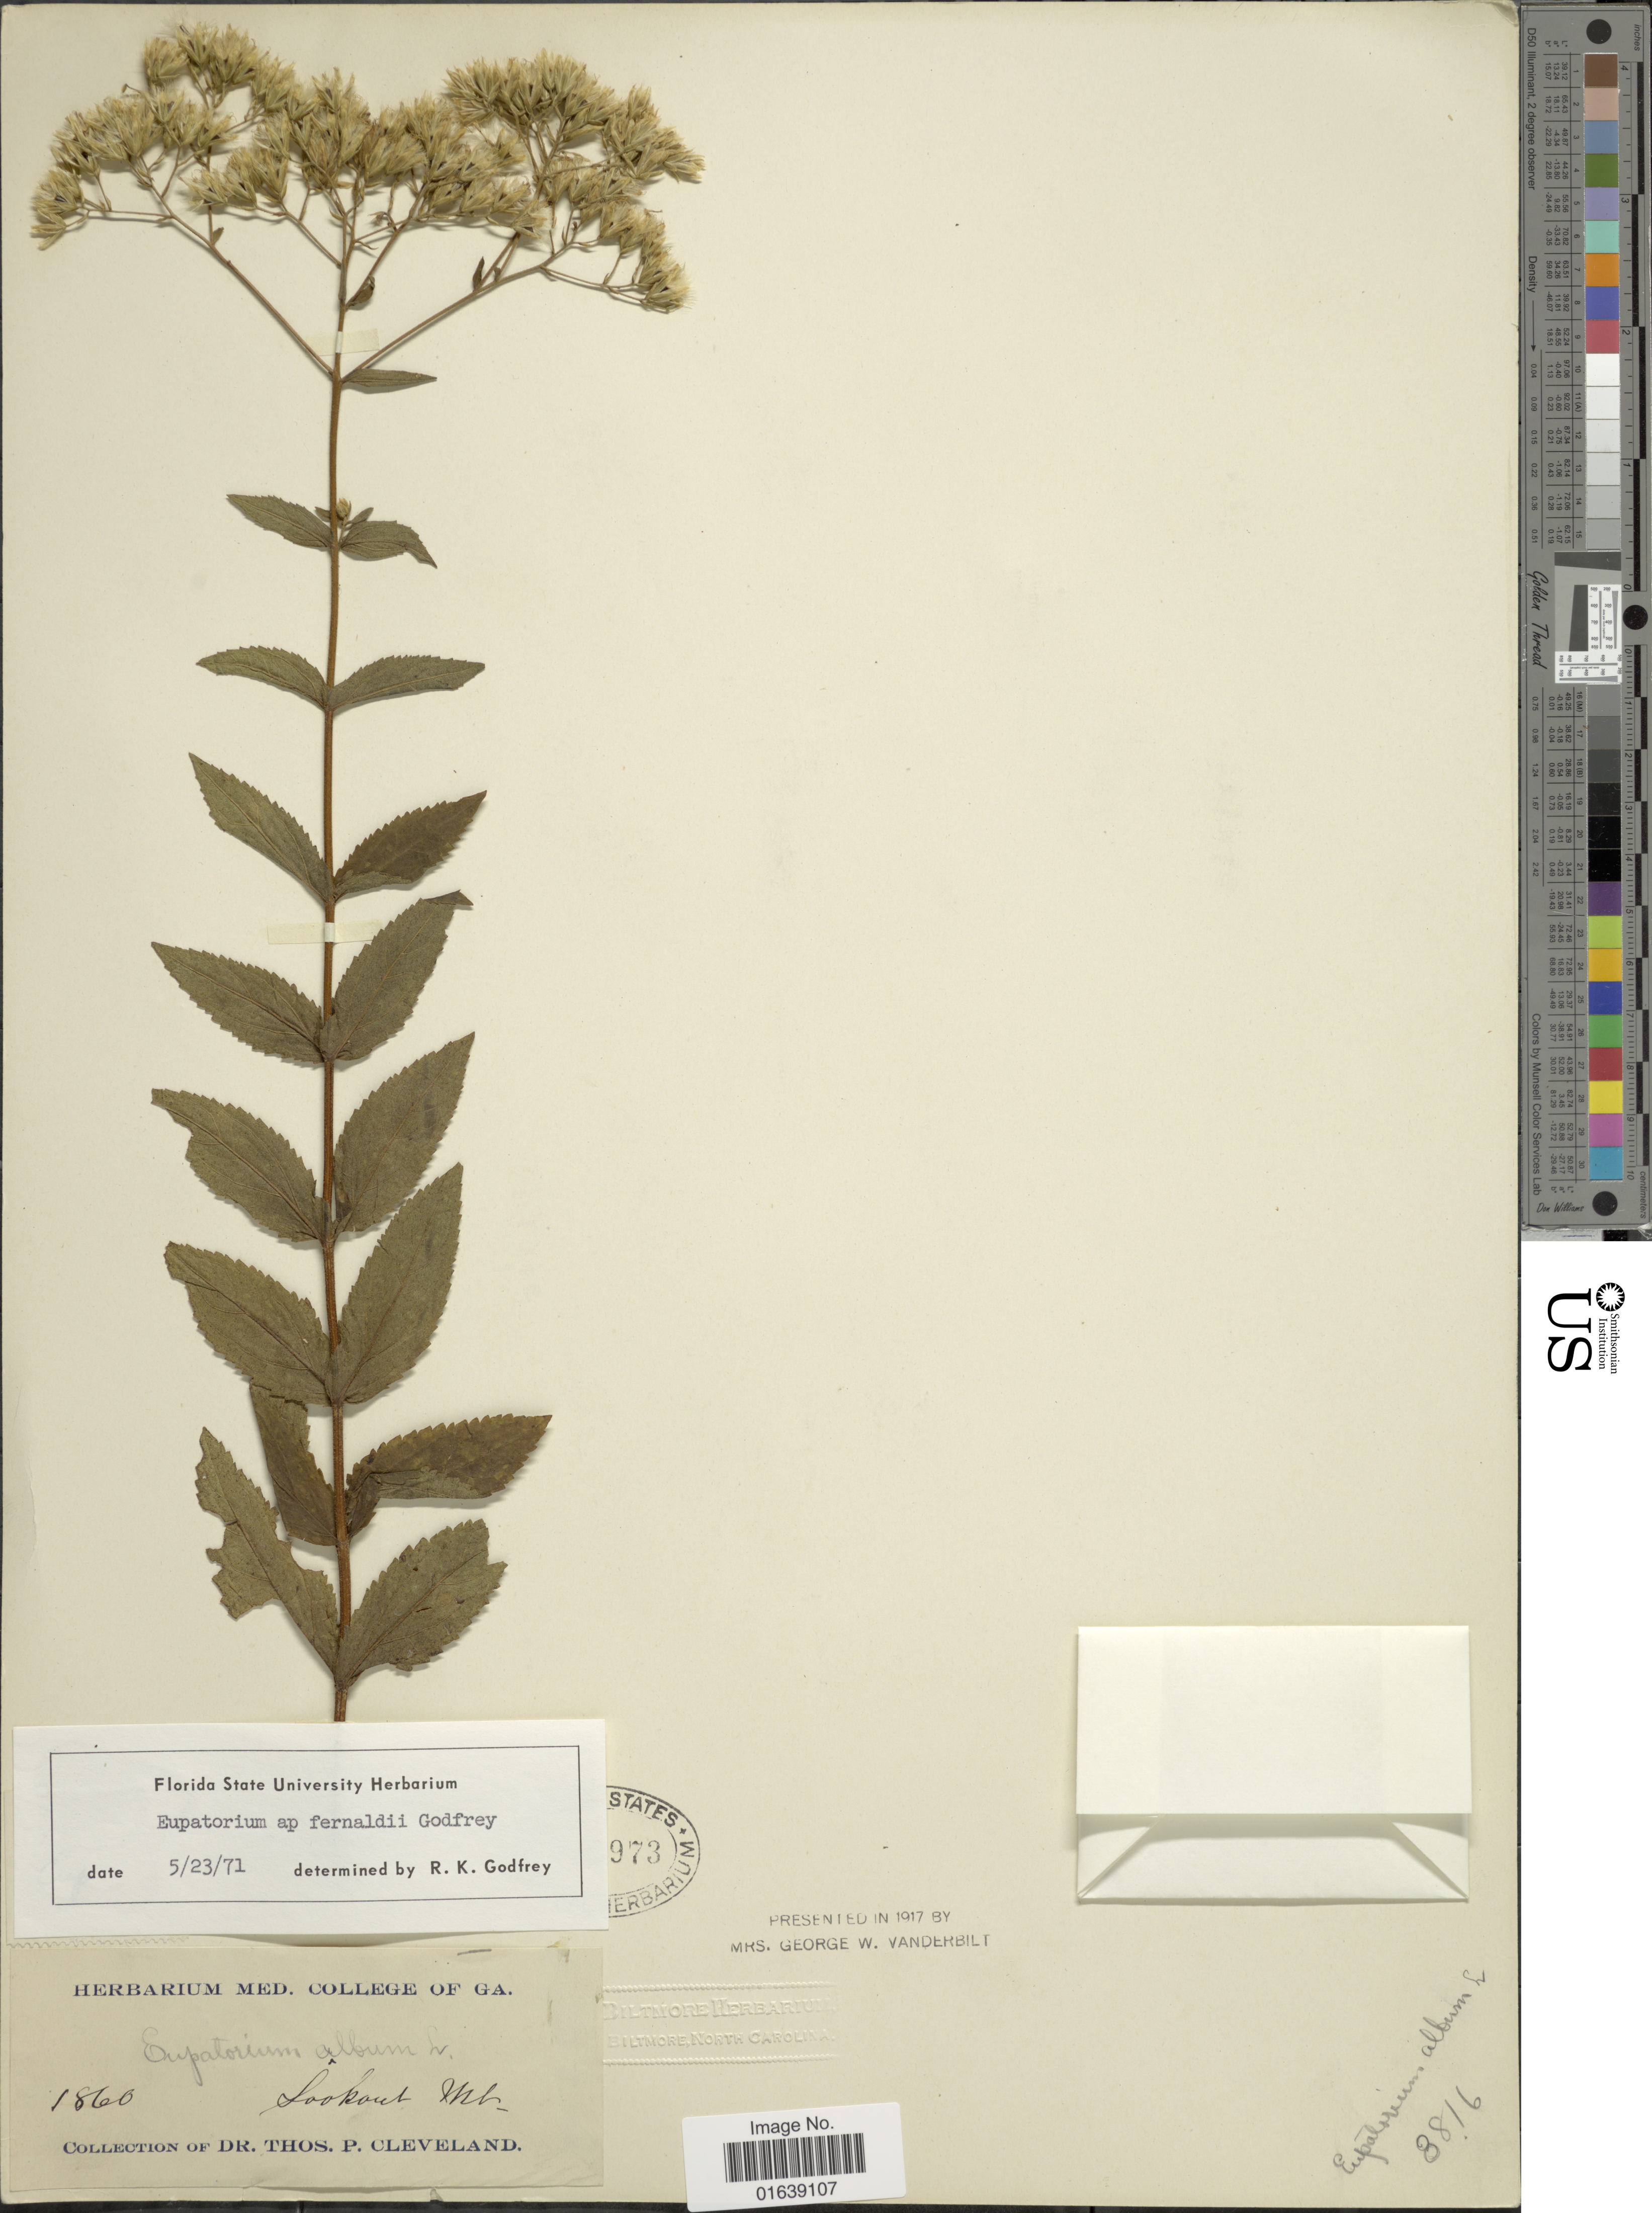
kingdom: Plantae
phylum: Tracheophyta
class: Magnoliopsida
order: Asterales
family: Asteraceae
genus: Eupatorium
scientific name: Eupatorium fernaldii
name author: R.K. Godfrey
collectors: T. Cleveland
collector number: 1860?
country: United States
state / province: Georgia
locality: Lookout Mt.